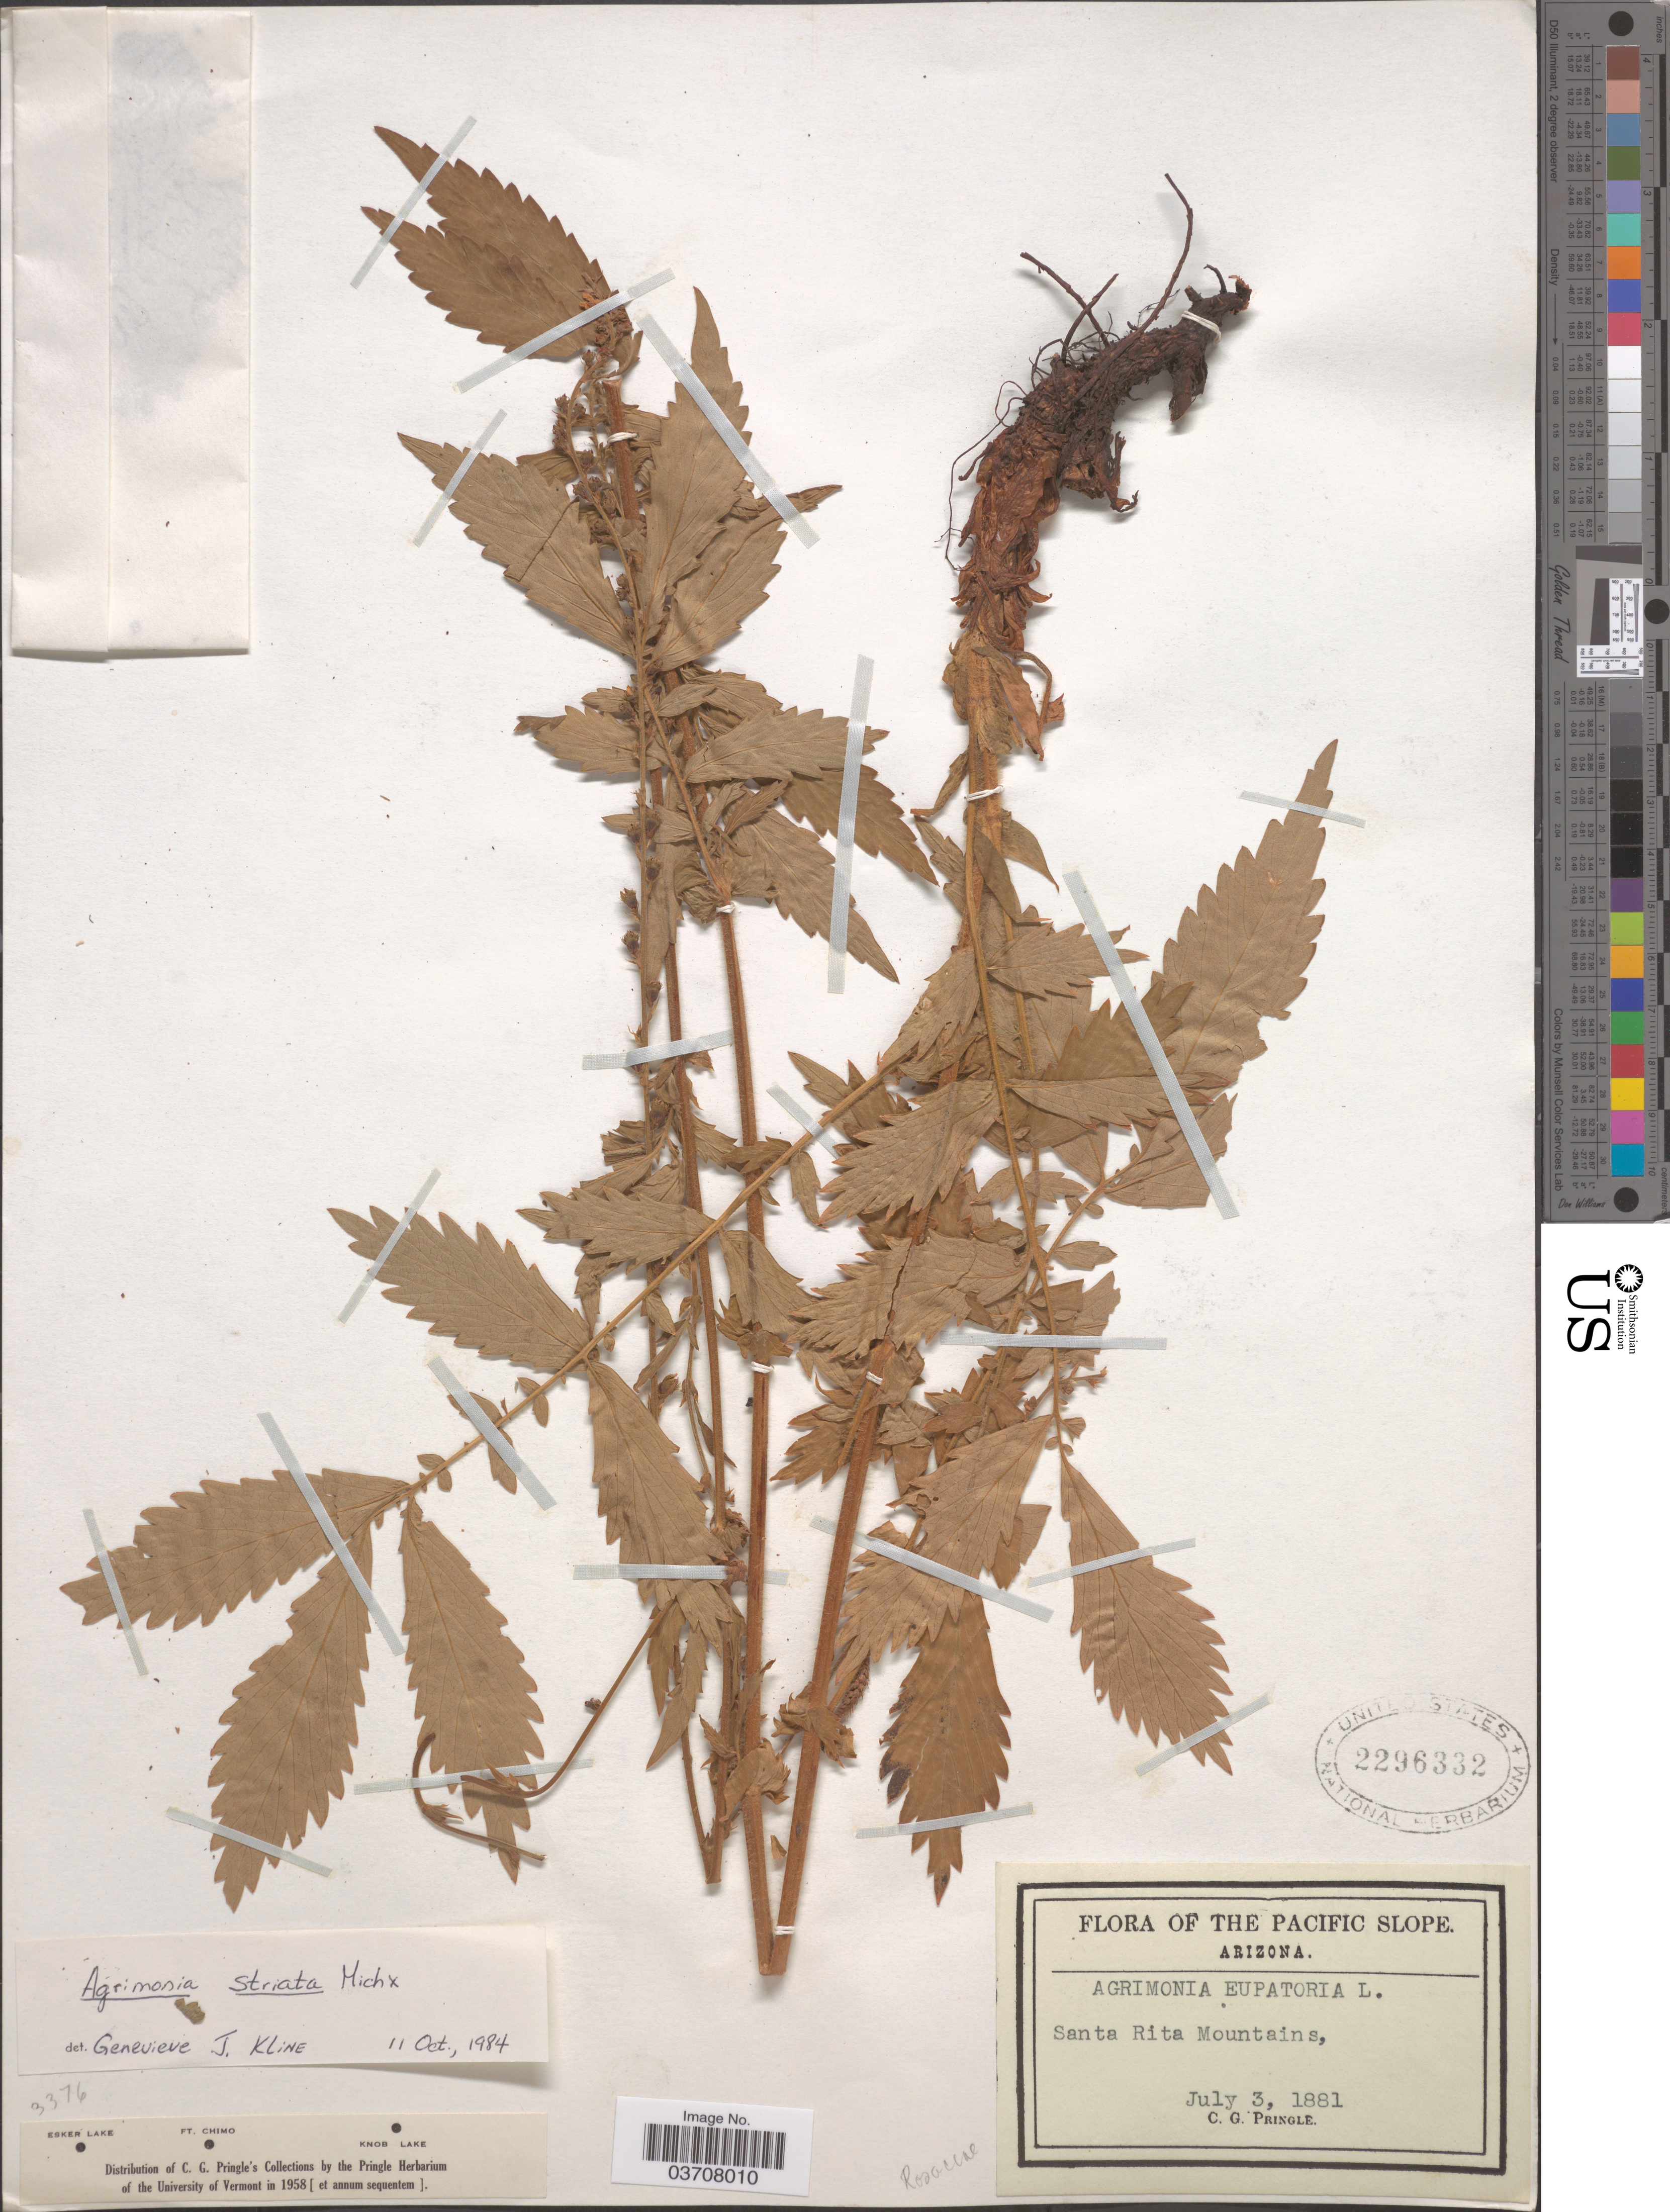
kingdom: Plantae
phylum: Tracheophyta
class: Magnoliopsida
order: Rosales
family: Rosaceae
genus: Agrimonia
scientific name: Agrimonia striata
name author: Michx.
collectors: C. G. Pringle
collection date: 1881-07-03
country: United States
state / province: Arizona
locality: The Pacific Slope. Santa Rita Mountains.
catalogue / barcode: US 2296332